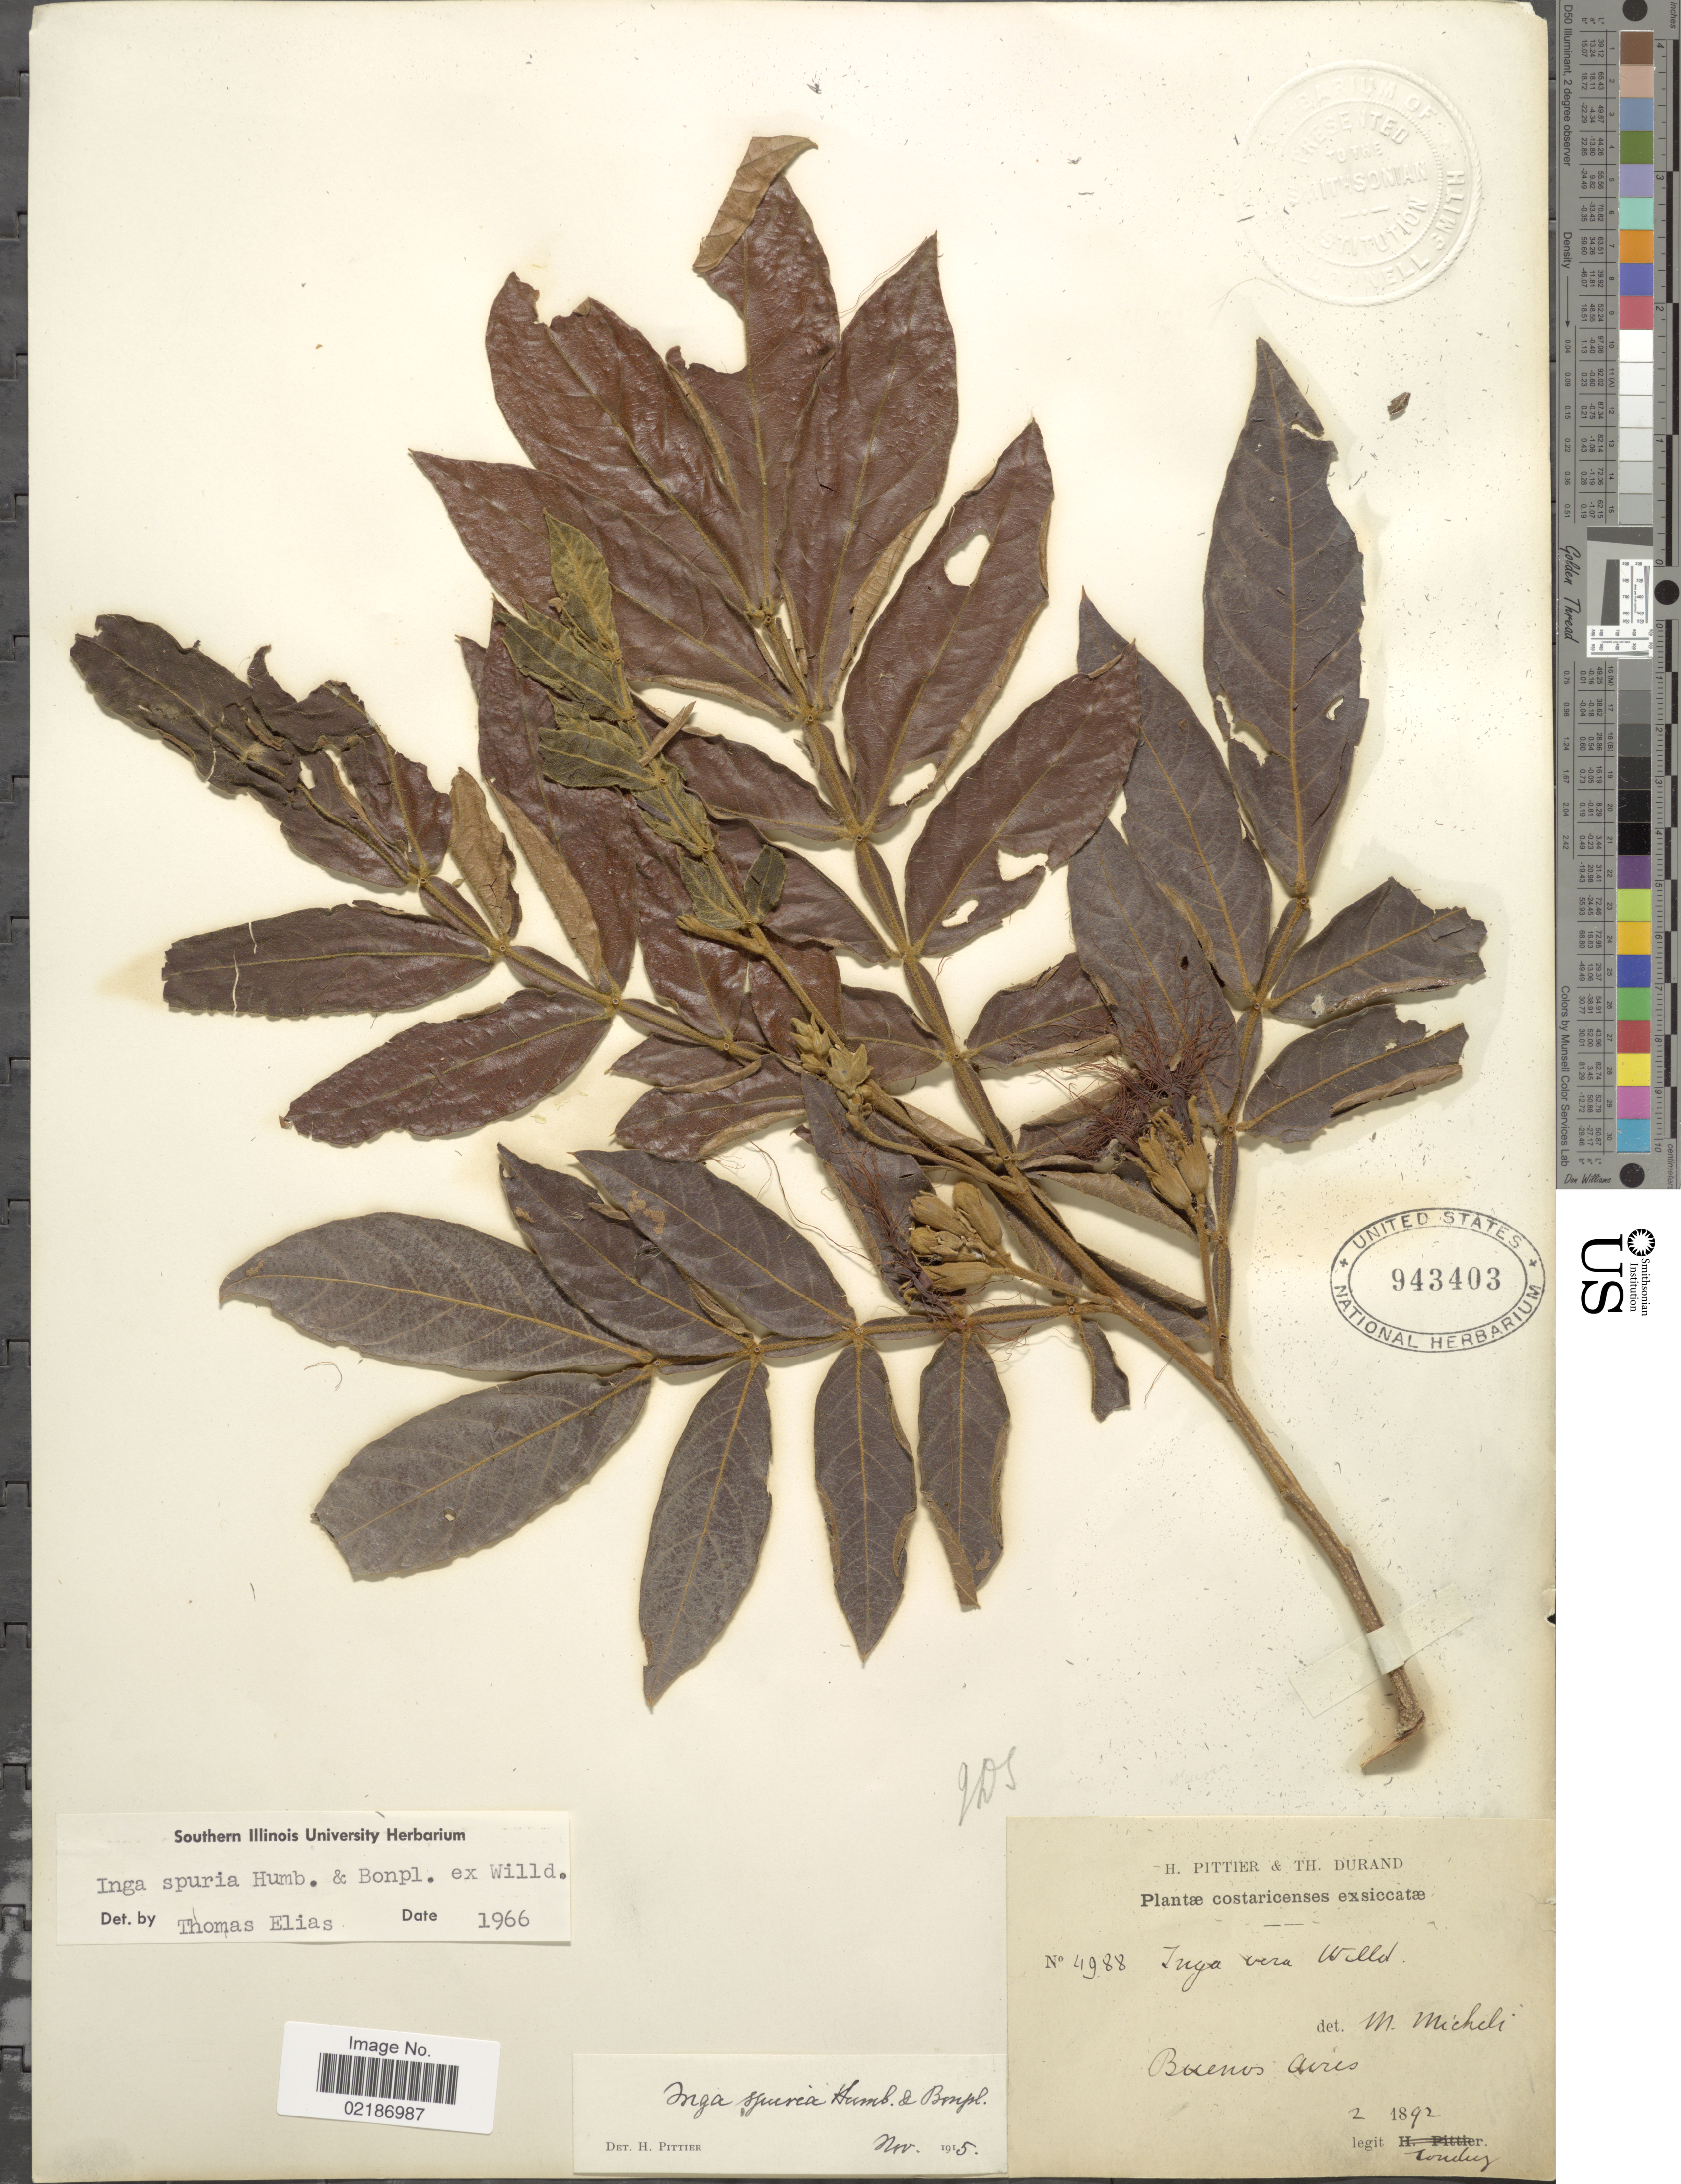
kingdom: Plantae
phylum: Tracheophyta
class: Magnoliopsida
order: Fabales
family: Fabaceae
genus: Inga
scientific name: Inga vera subsp. vera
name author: Willd.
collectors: A. Tonduz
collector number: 4988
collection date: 1892-02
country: Costa Rica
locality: Buenos Aires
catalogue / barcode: US 943403